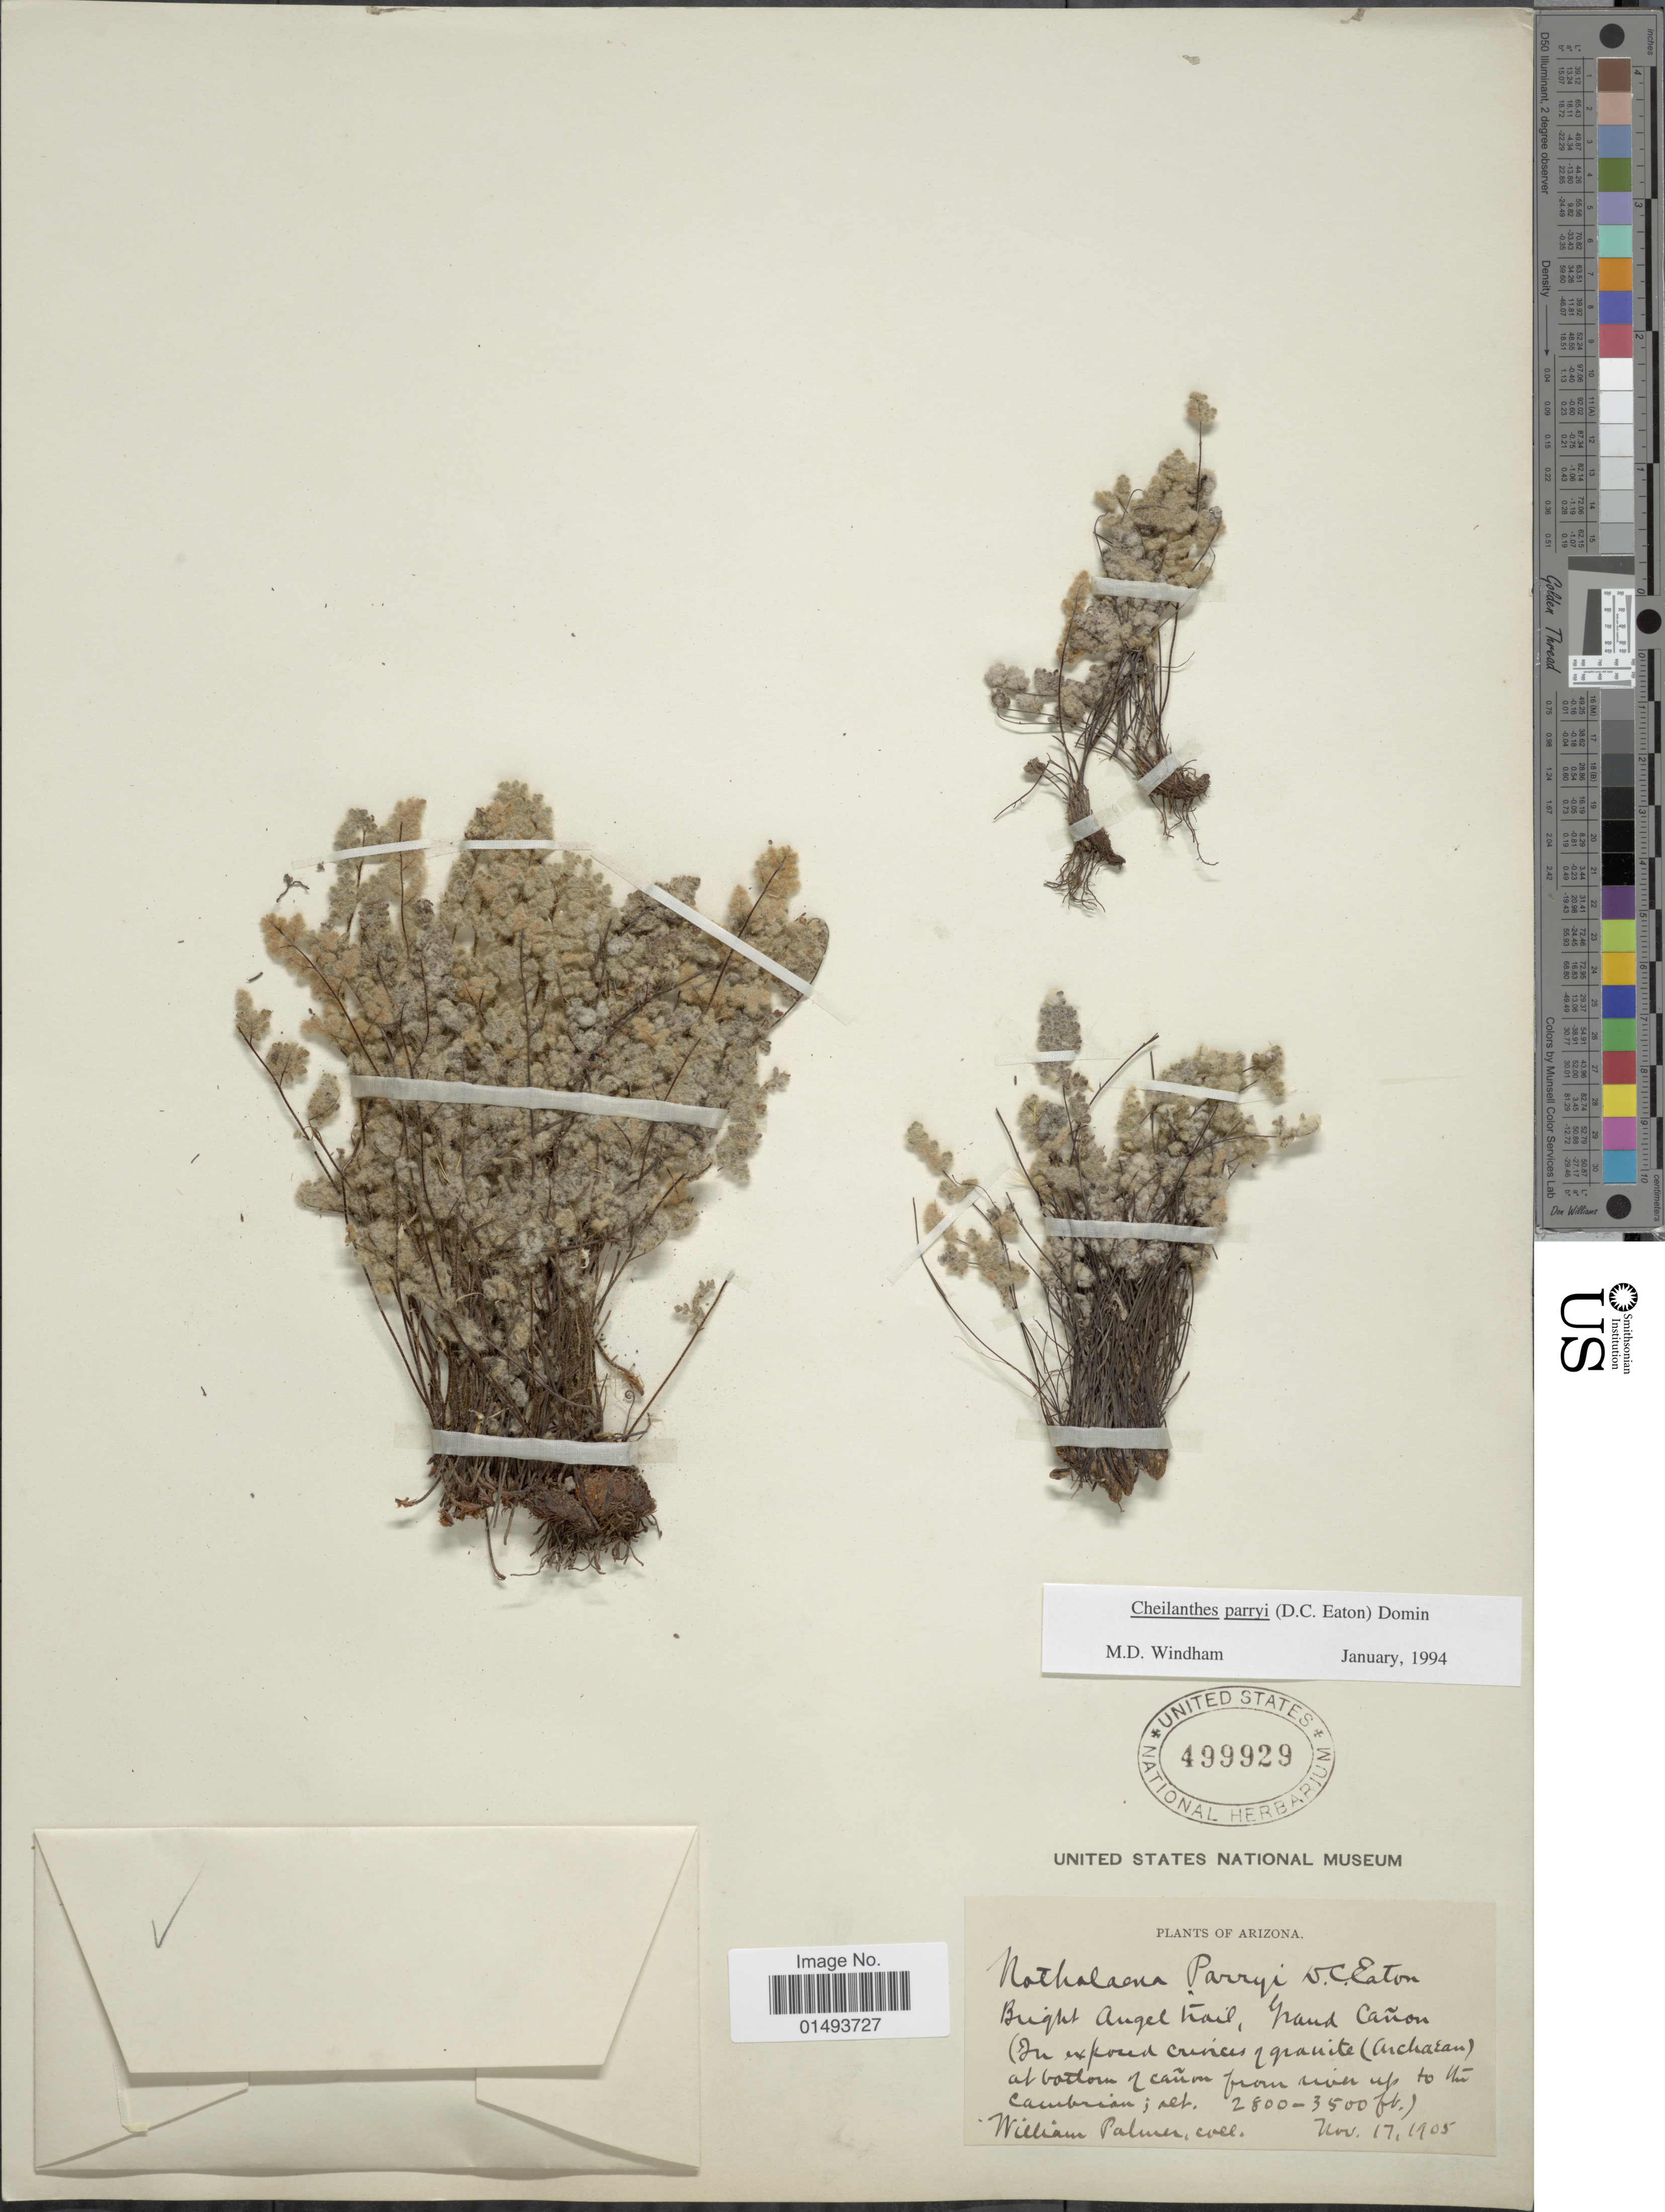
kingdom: Plantae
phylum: Tracheophyta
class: Polypodiopsida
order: Polypodiales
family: Pteridaceae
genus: Myriopteris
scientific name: Myriopteris parryi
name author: (D.C. Eaton) Grusz & Windham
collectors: W. Palmer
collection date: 1905-11-17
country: United States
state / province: Arizona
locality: Bright Angel trail, Grand Canyon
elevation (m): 853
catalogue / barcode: US 499929